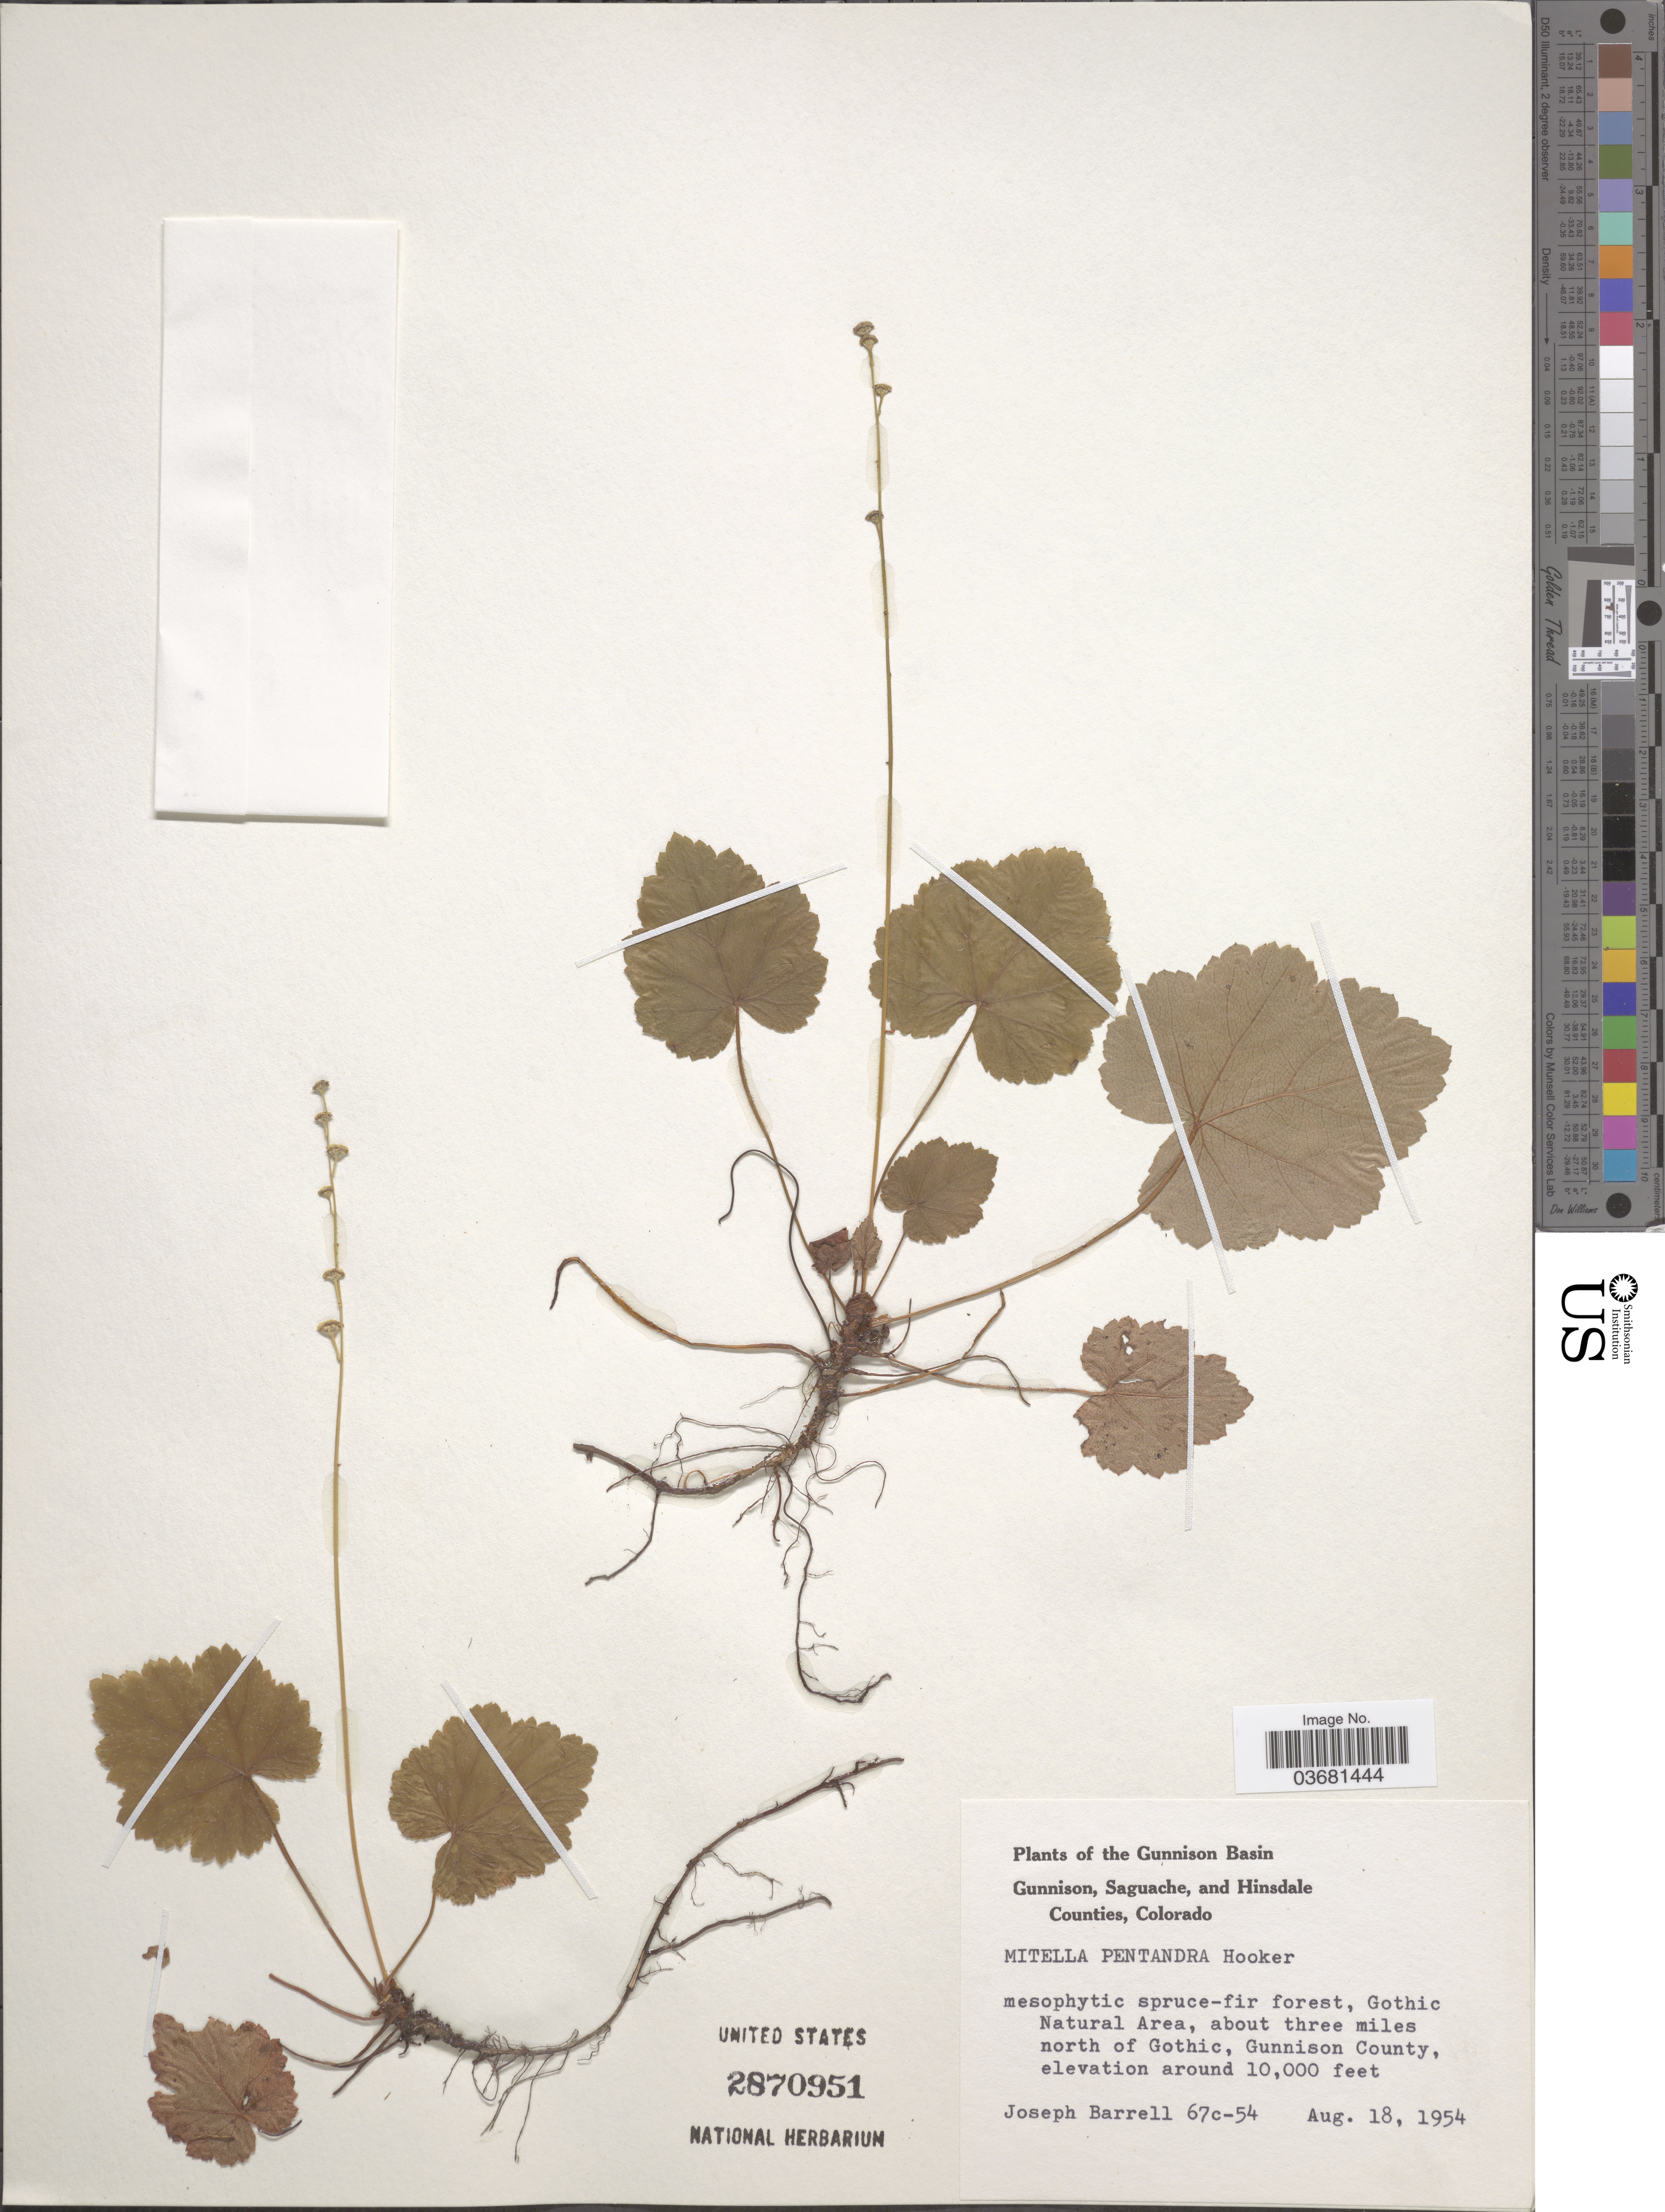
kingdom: Plantae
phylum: Tracheophyta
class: Magnoliopsida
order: Saxifragales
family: Saxifragaceae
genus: Mitella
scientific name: Mitella pentandra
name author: Hook.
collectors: J. Barrell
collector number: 67c-54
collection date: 1954-08-18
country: United States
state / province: Colorado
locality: The Gunnison Basin. Gothic Natural Area, about three miles north of Gothic, Gunnison County.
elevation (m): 3048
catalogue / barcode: US 2870951